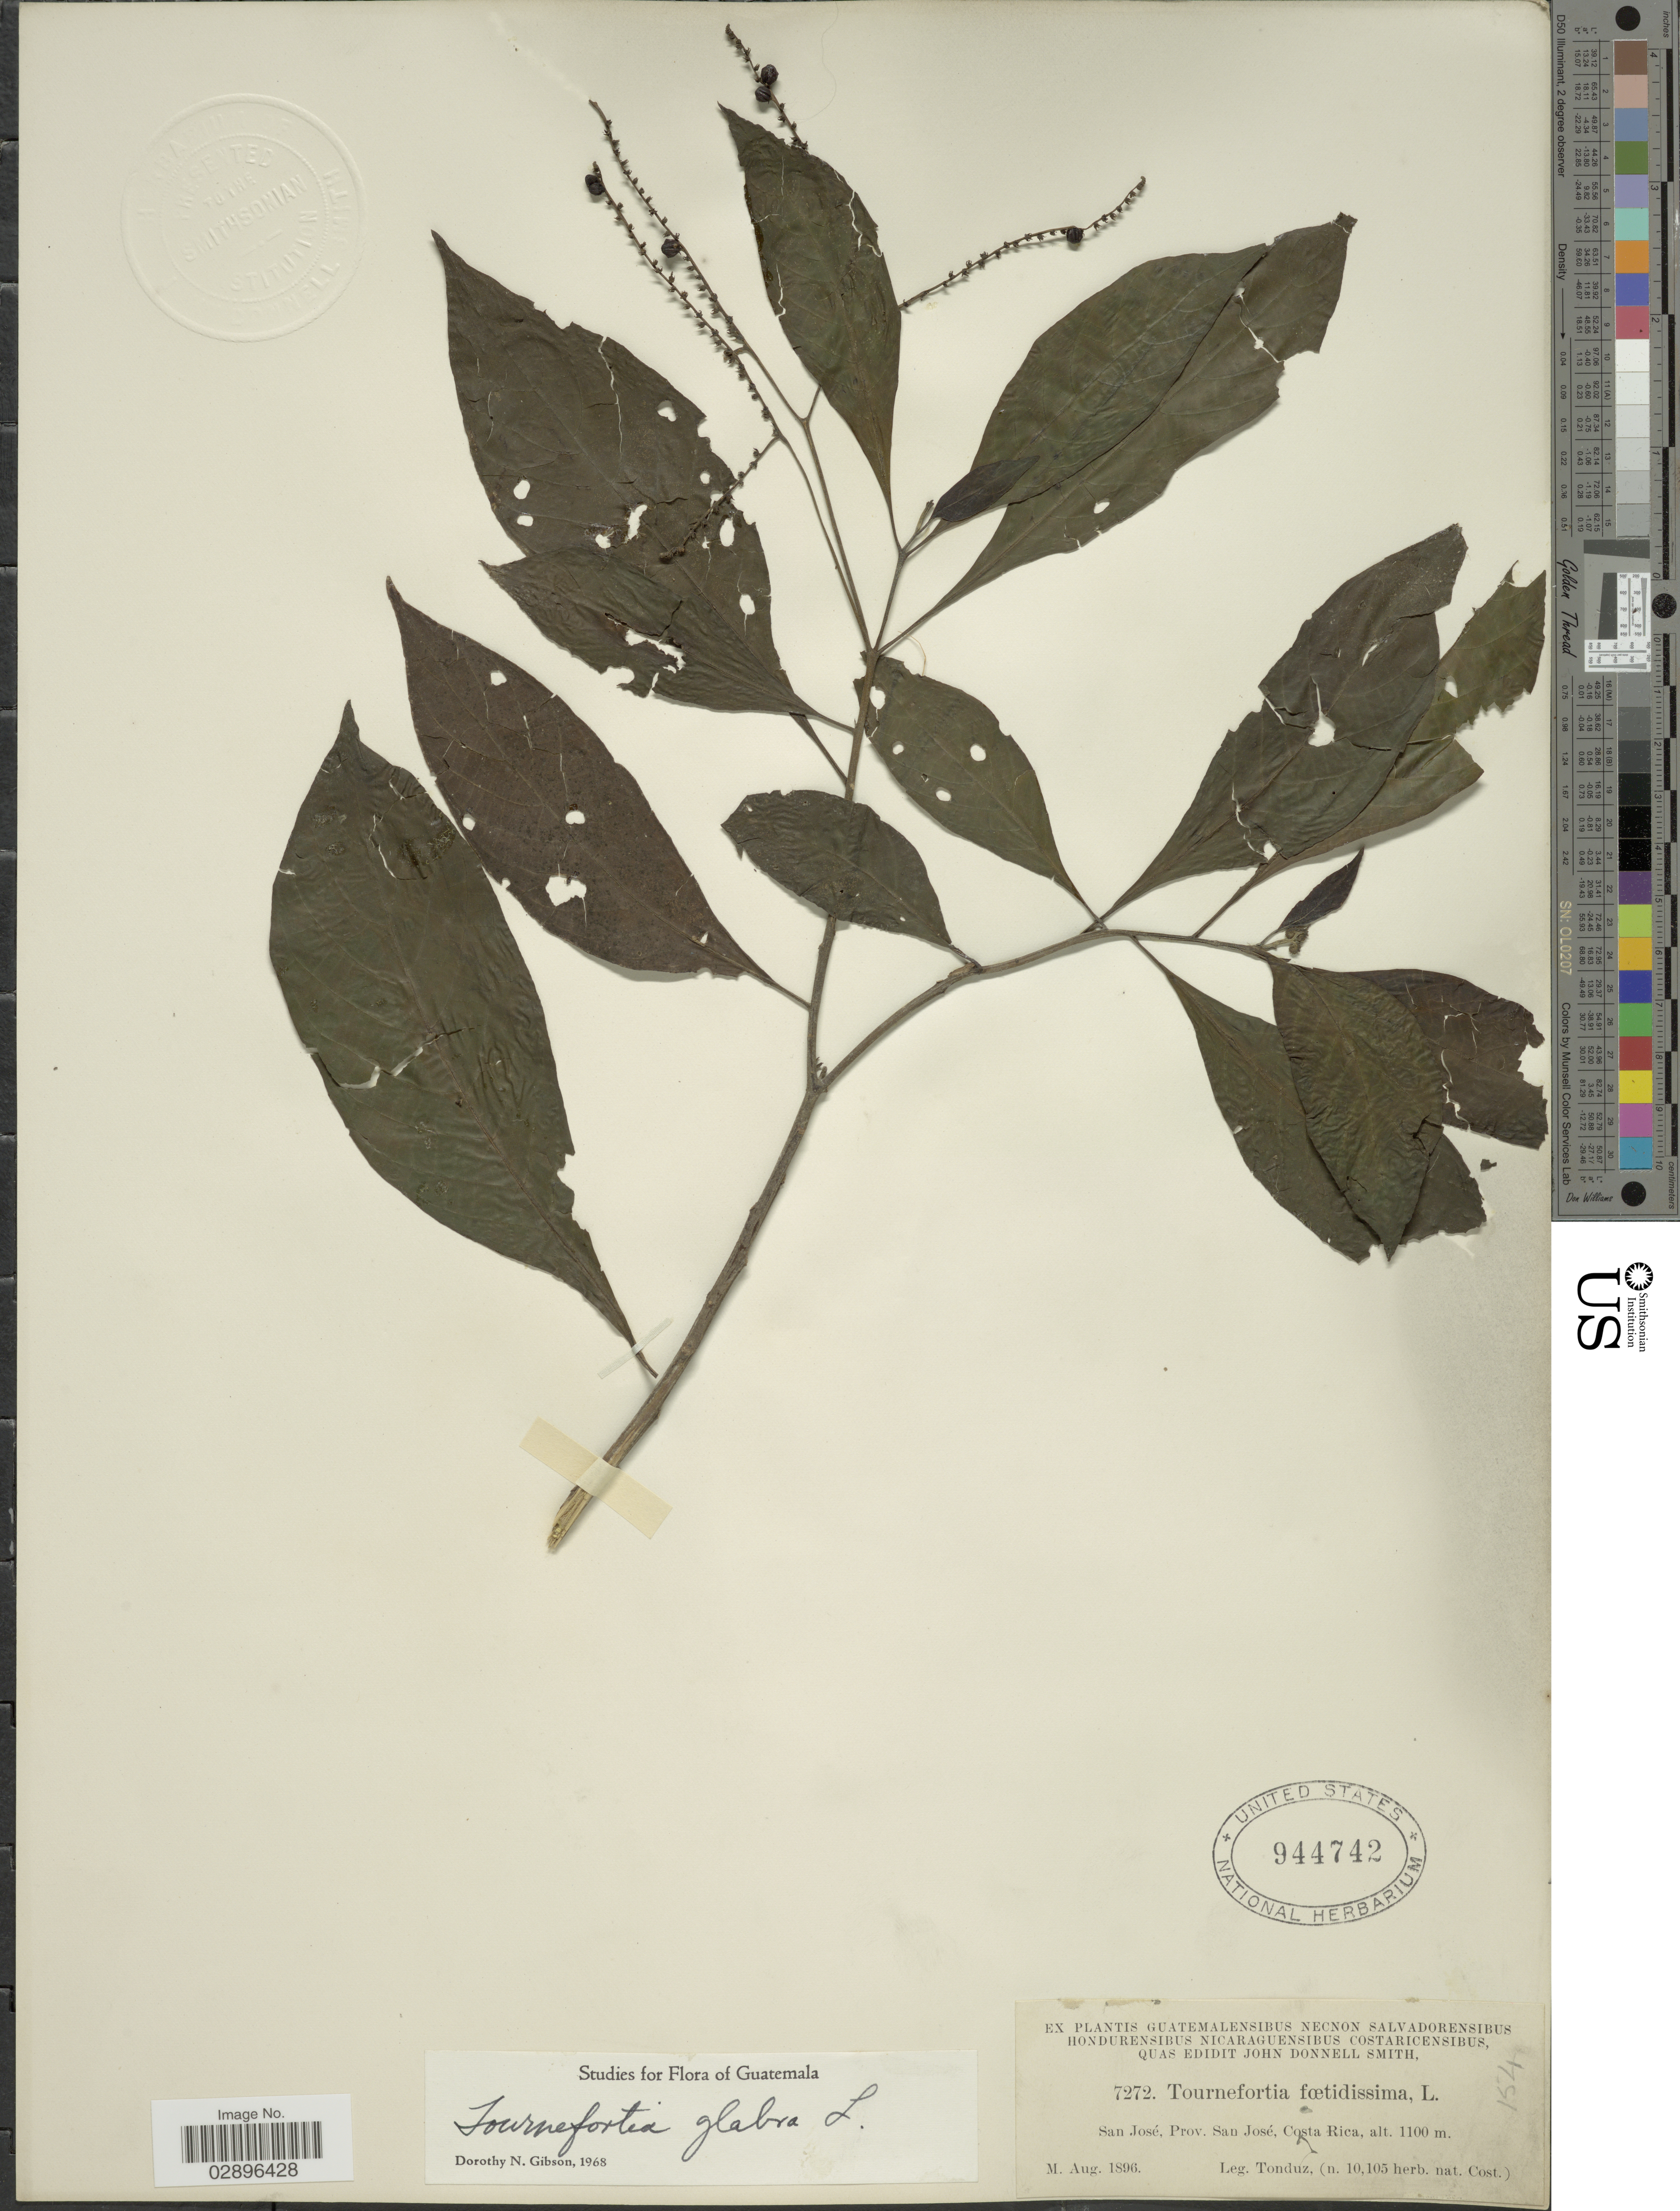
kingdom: Plantae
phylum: Tracheophyta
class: Magnoliopsida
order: Boraginales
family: Heliotropiaceae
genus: Tournefortia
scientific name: Tournefortia glabra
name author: L.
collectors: Tonduz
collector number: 7272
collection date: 1896-08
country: Costa Rica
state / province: San José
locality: San José, Prov. San José.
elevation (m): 1100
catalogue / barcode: US 944742